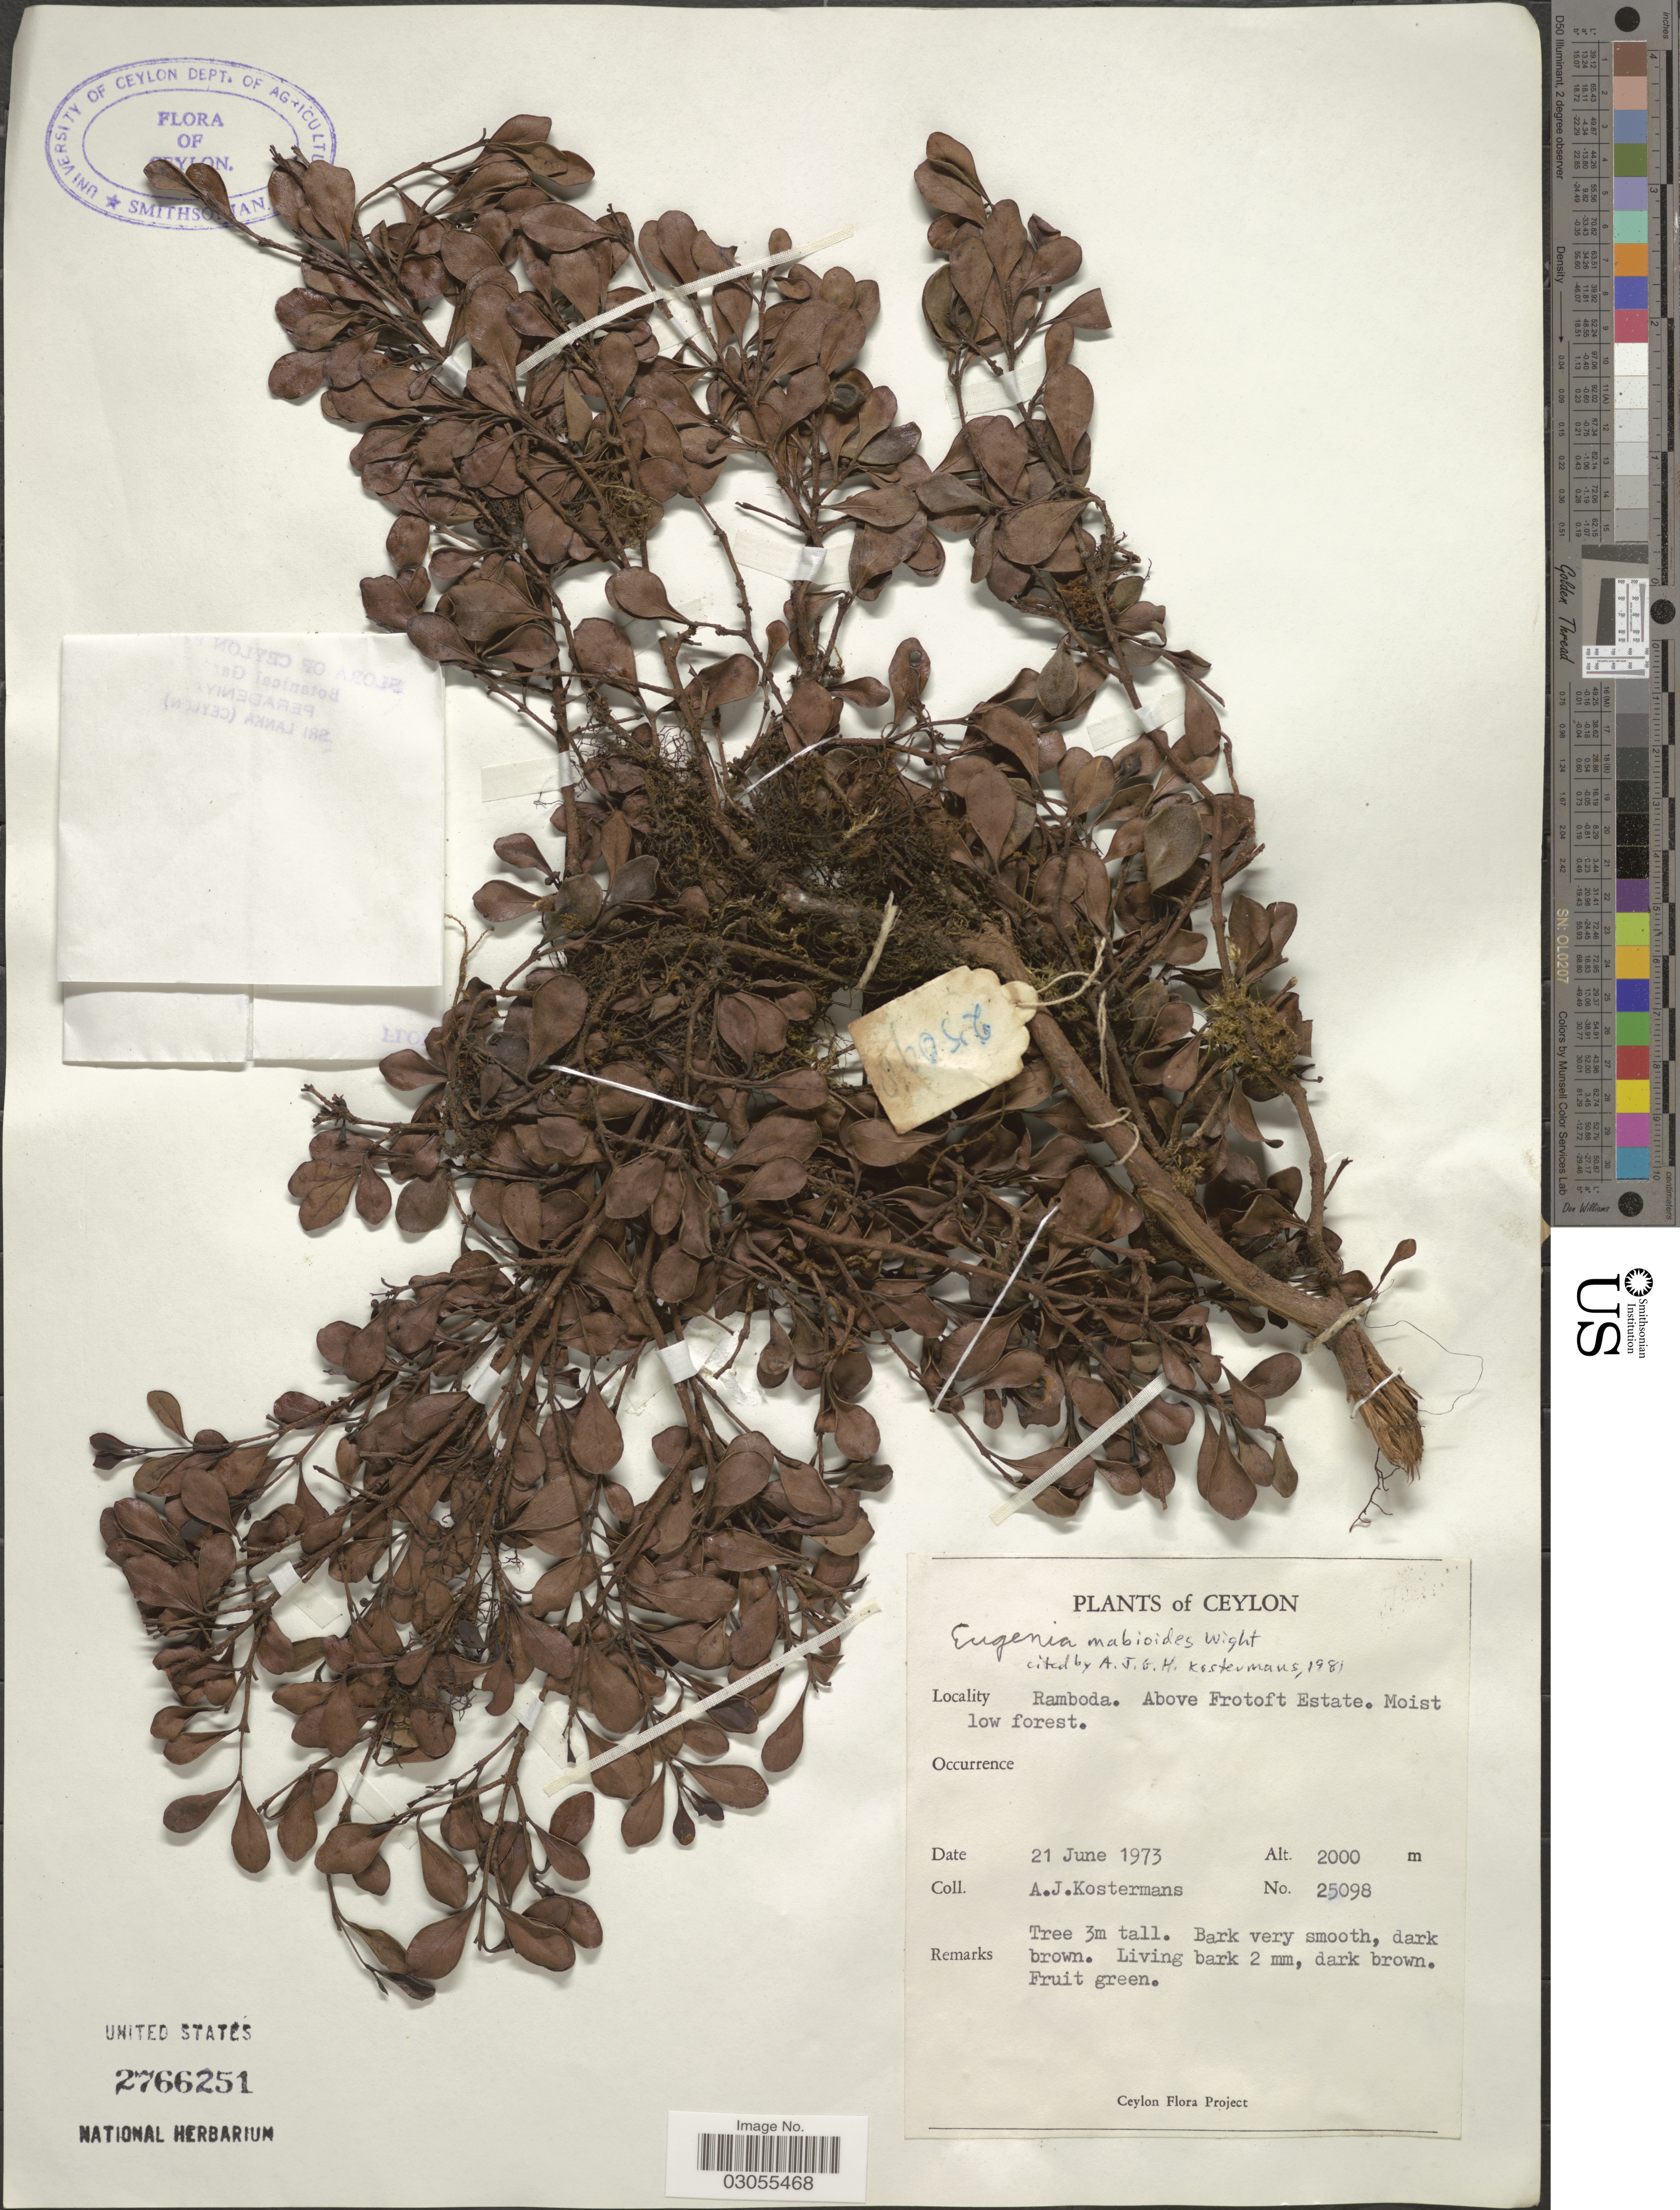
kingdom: Plantae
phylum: Tracheophyta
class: Magnoliopsida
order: Myrtales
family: Myrtaceae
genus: Eugenia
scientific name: Eugenia mabaeoides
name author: Wight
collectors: A. J. G. Kostermans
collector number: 25098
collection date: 1973-06-21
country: Sri Lanka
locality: Ceylon. Ramboda. Above Frotoft Estate.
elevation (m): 2000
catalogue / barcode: US 2766251